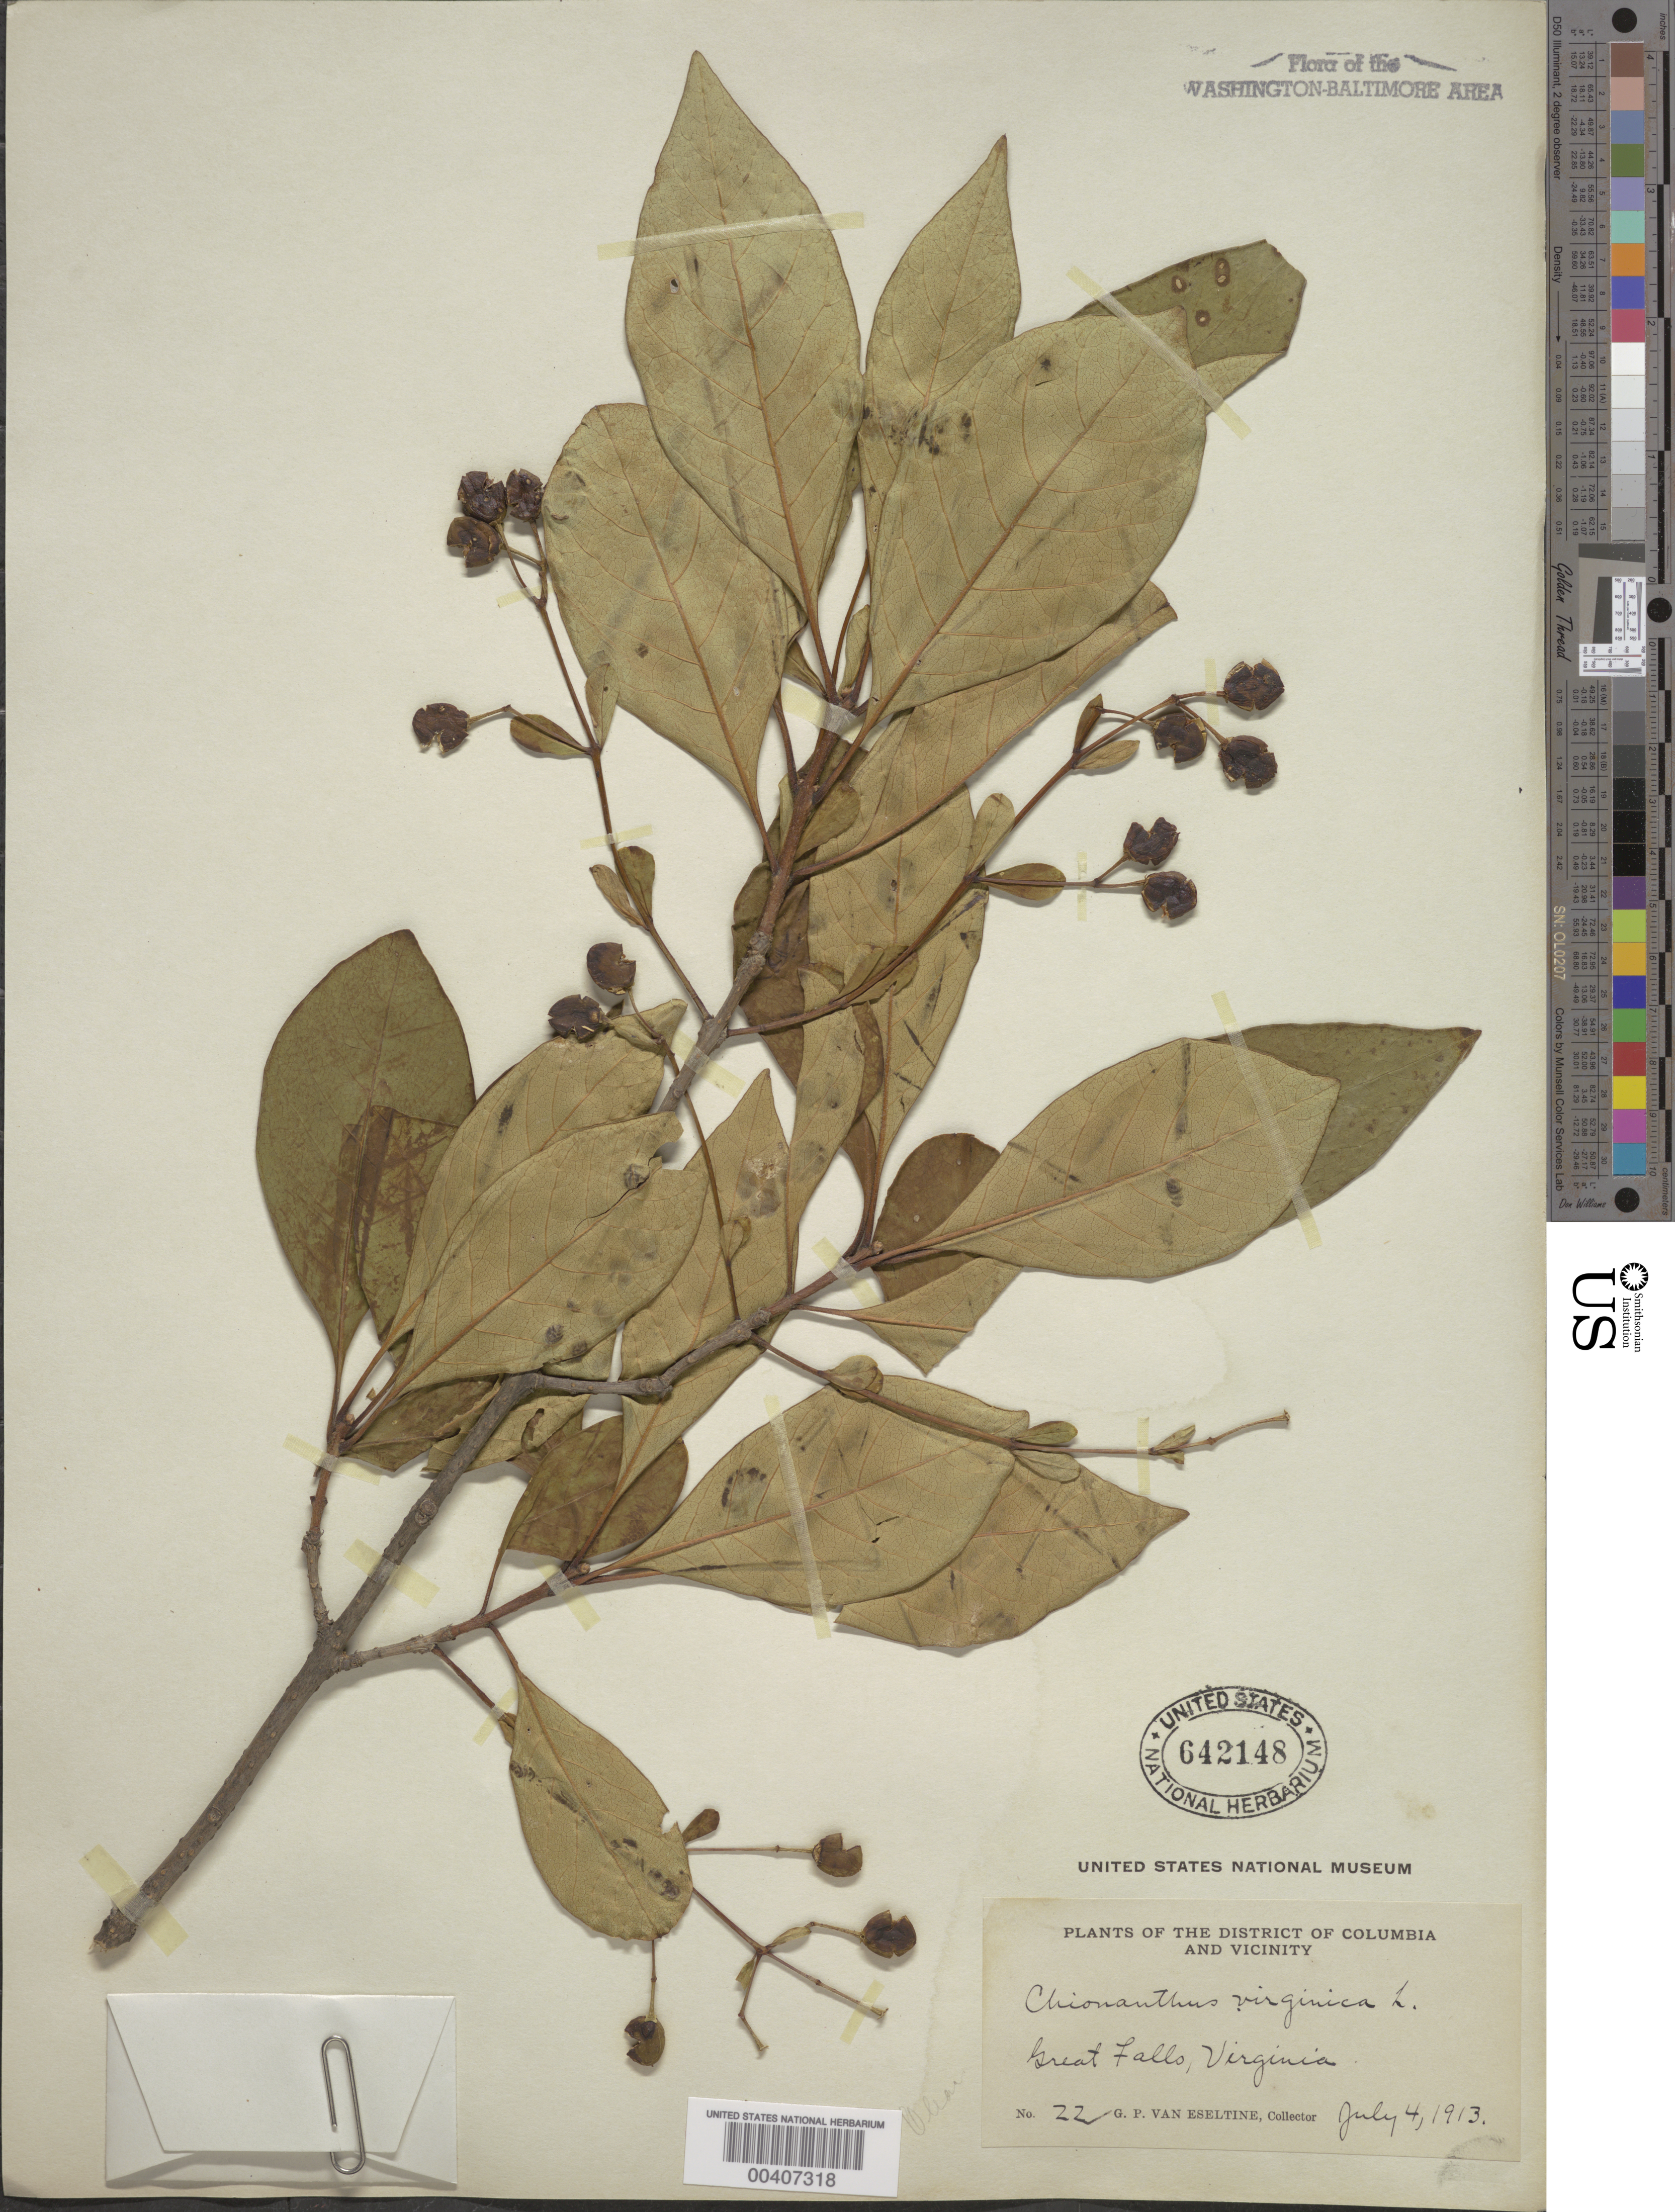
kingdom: Plantae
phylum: Tracheophyta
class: Magnoliopsida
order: Lamiales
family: Oleaceae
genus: Chionanthus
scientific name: Chionanthus virginicus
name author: L.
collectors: G. P. Van Eseltine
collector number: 22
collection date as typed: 04 Jul 1913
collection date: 1913-07-04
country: United States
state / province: Virginia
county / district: Fairfax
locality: Great Falls C. and O. Canal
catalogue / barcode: US 642148